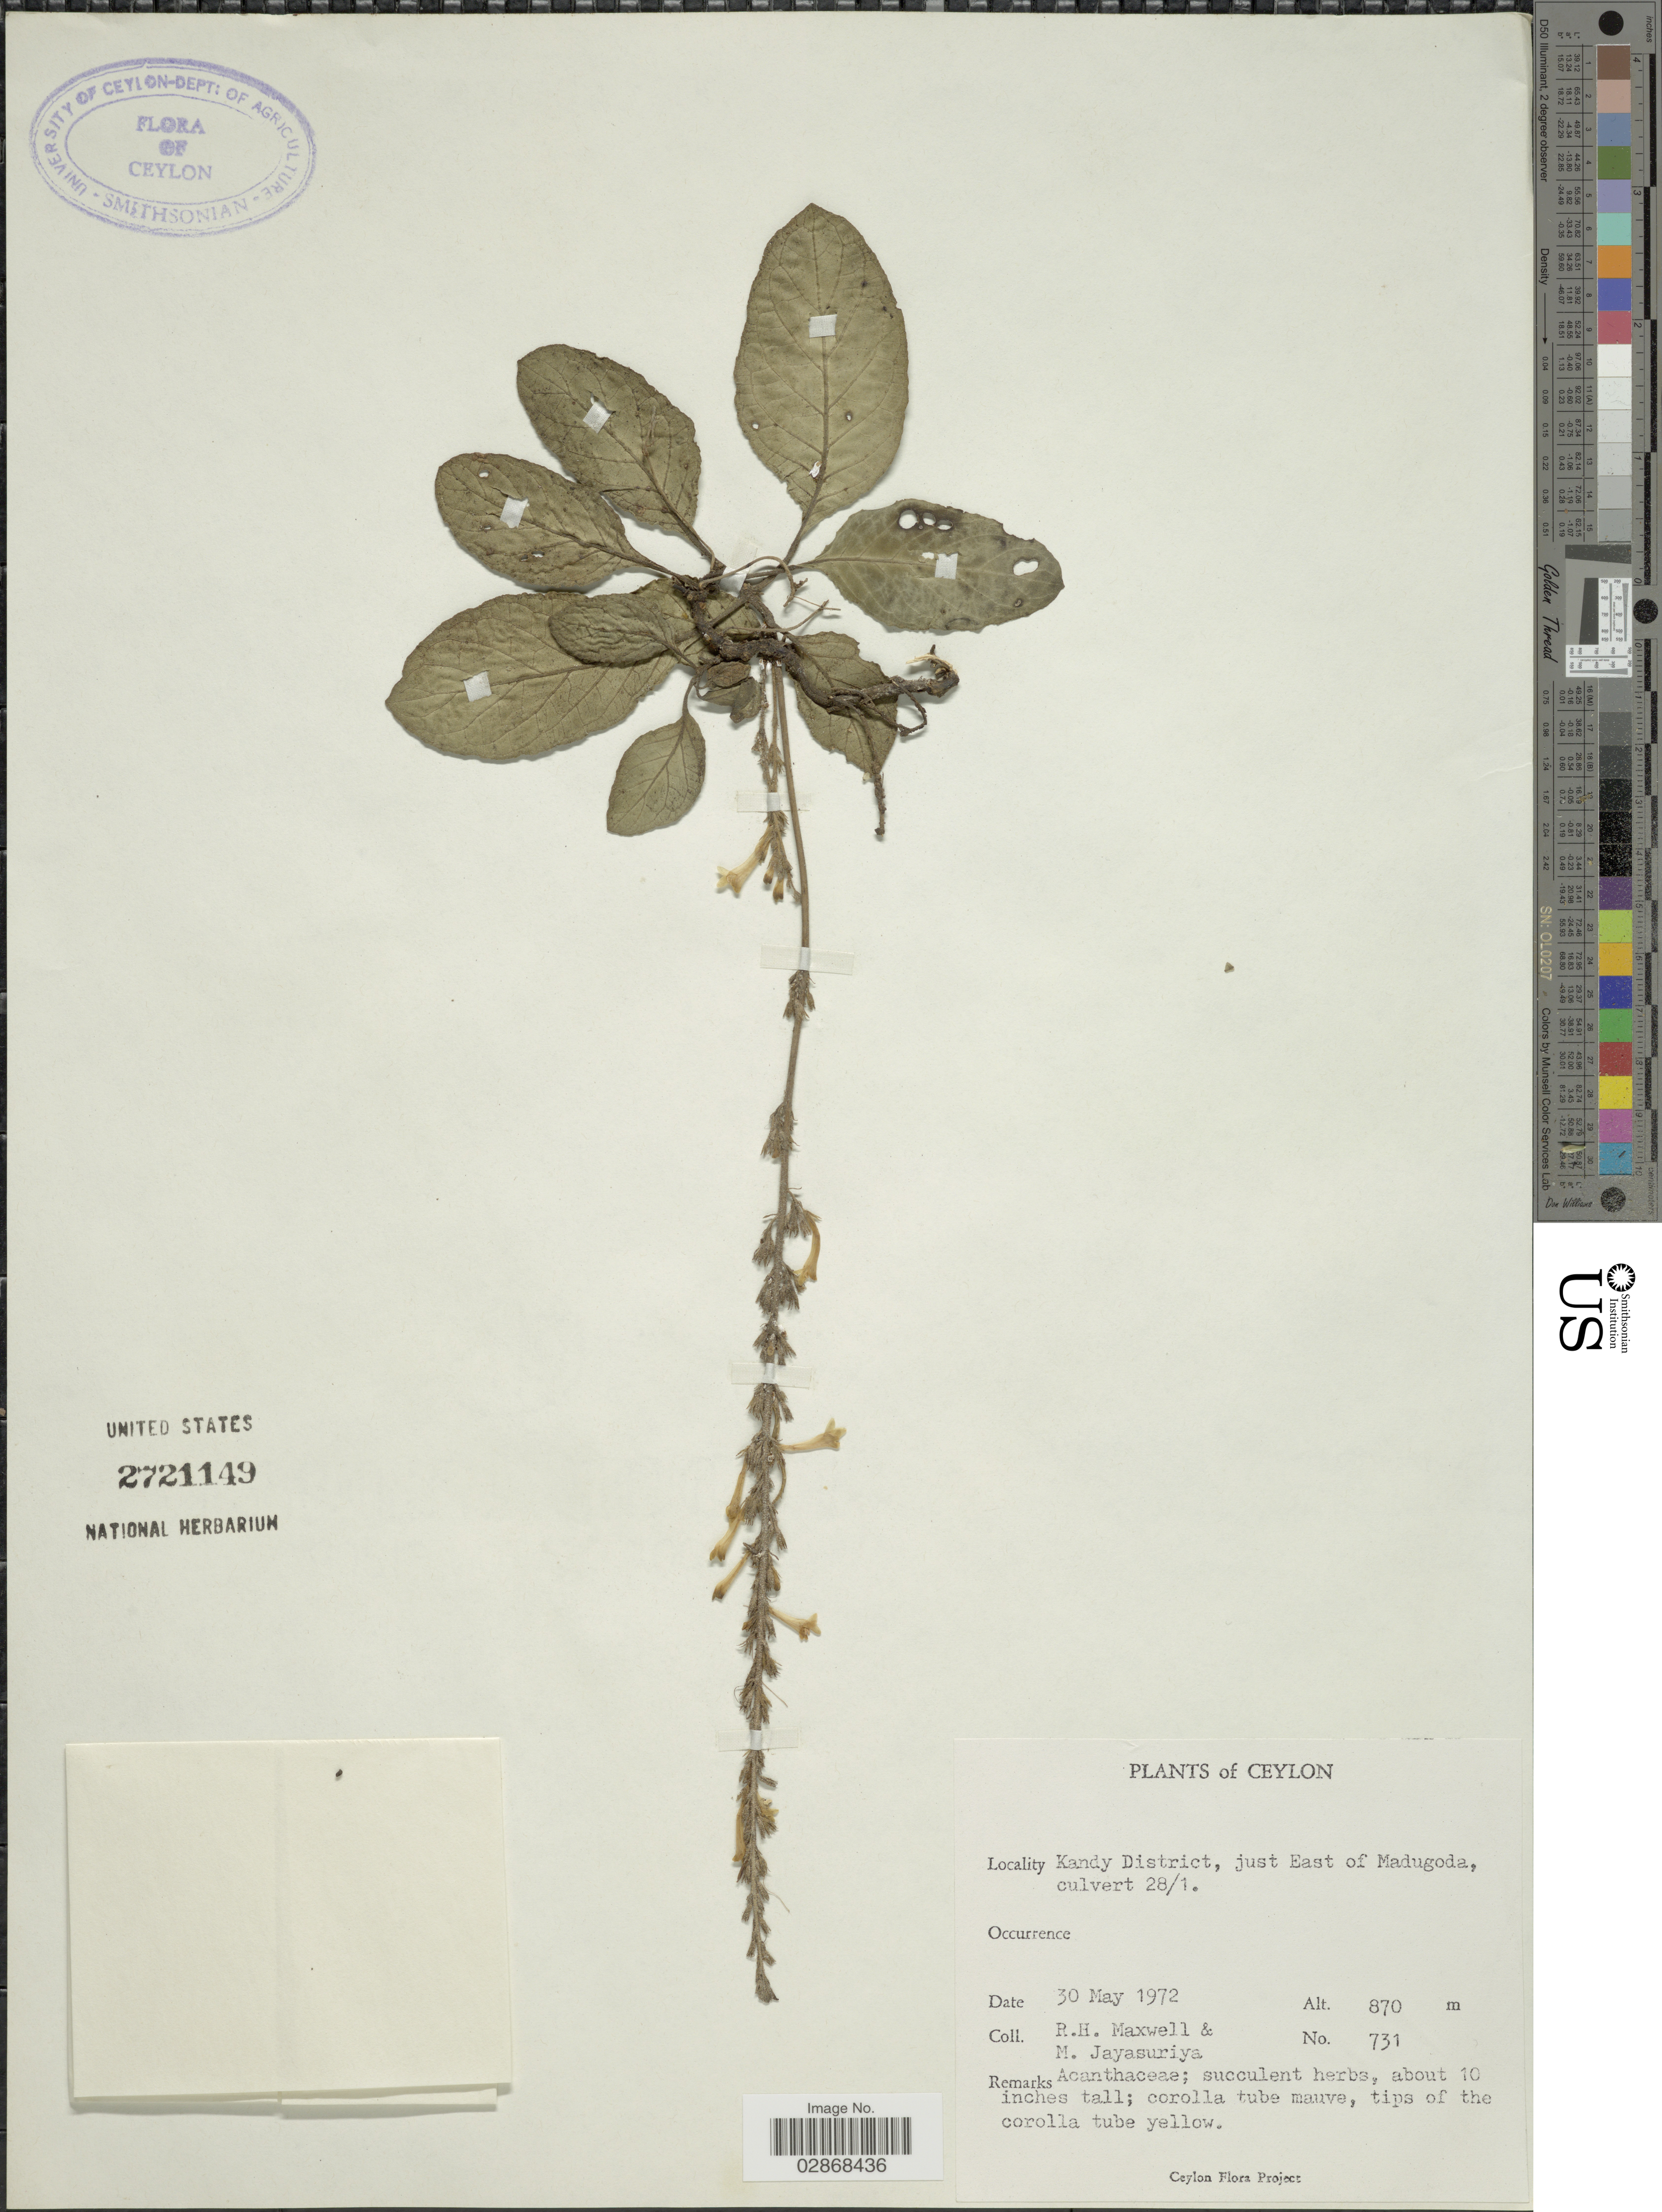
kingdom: Plantae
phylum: Tracheophyta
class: Magnoliopsida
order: Lamiales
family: Acanthaceae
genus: Gymnostachyum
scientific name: Gymnostachyum ceylanicum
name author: Arn. & Nees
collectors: R. Maxwell & M. Jayasuriya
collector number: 731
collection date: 1972-05-30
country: Sri Lanka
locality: Ceylon. Kandy District, just Eagle of Madugoda, culvert 28/1.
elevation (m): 870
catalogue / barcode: US 2721149